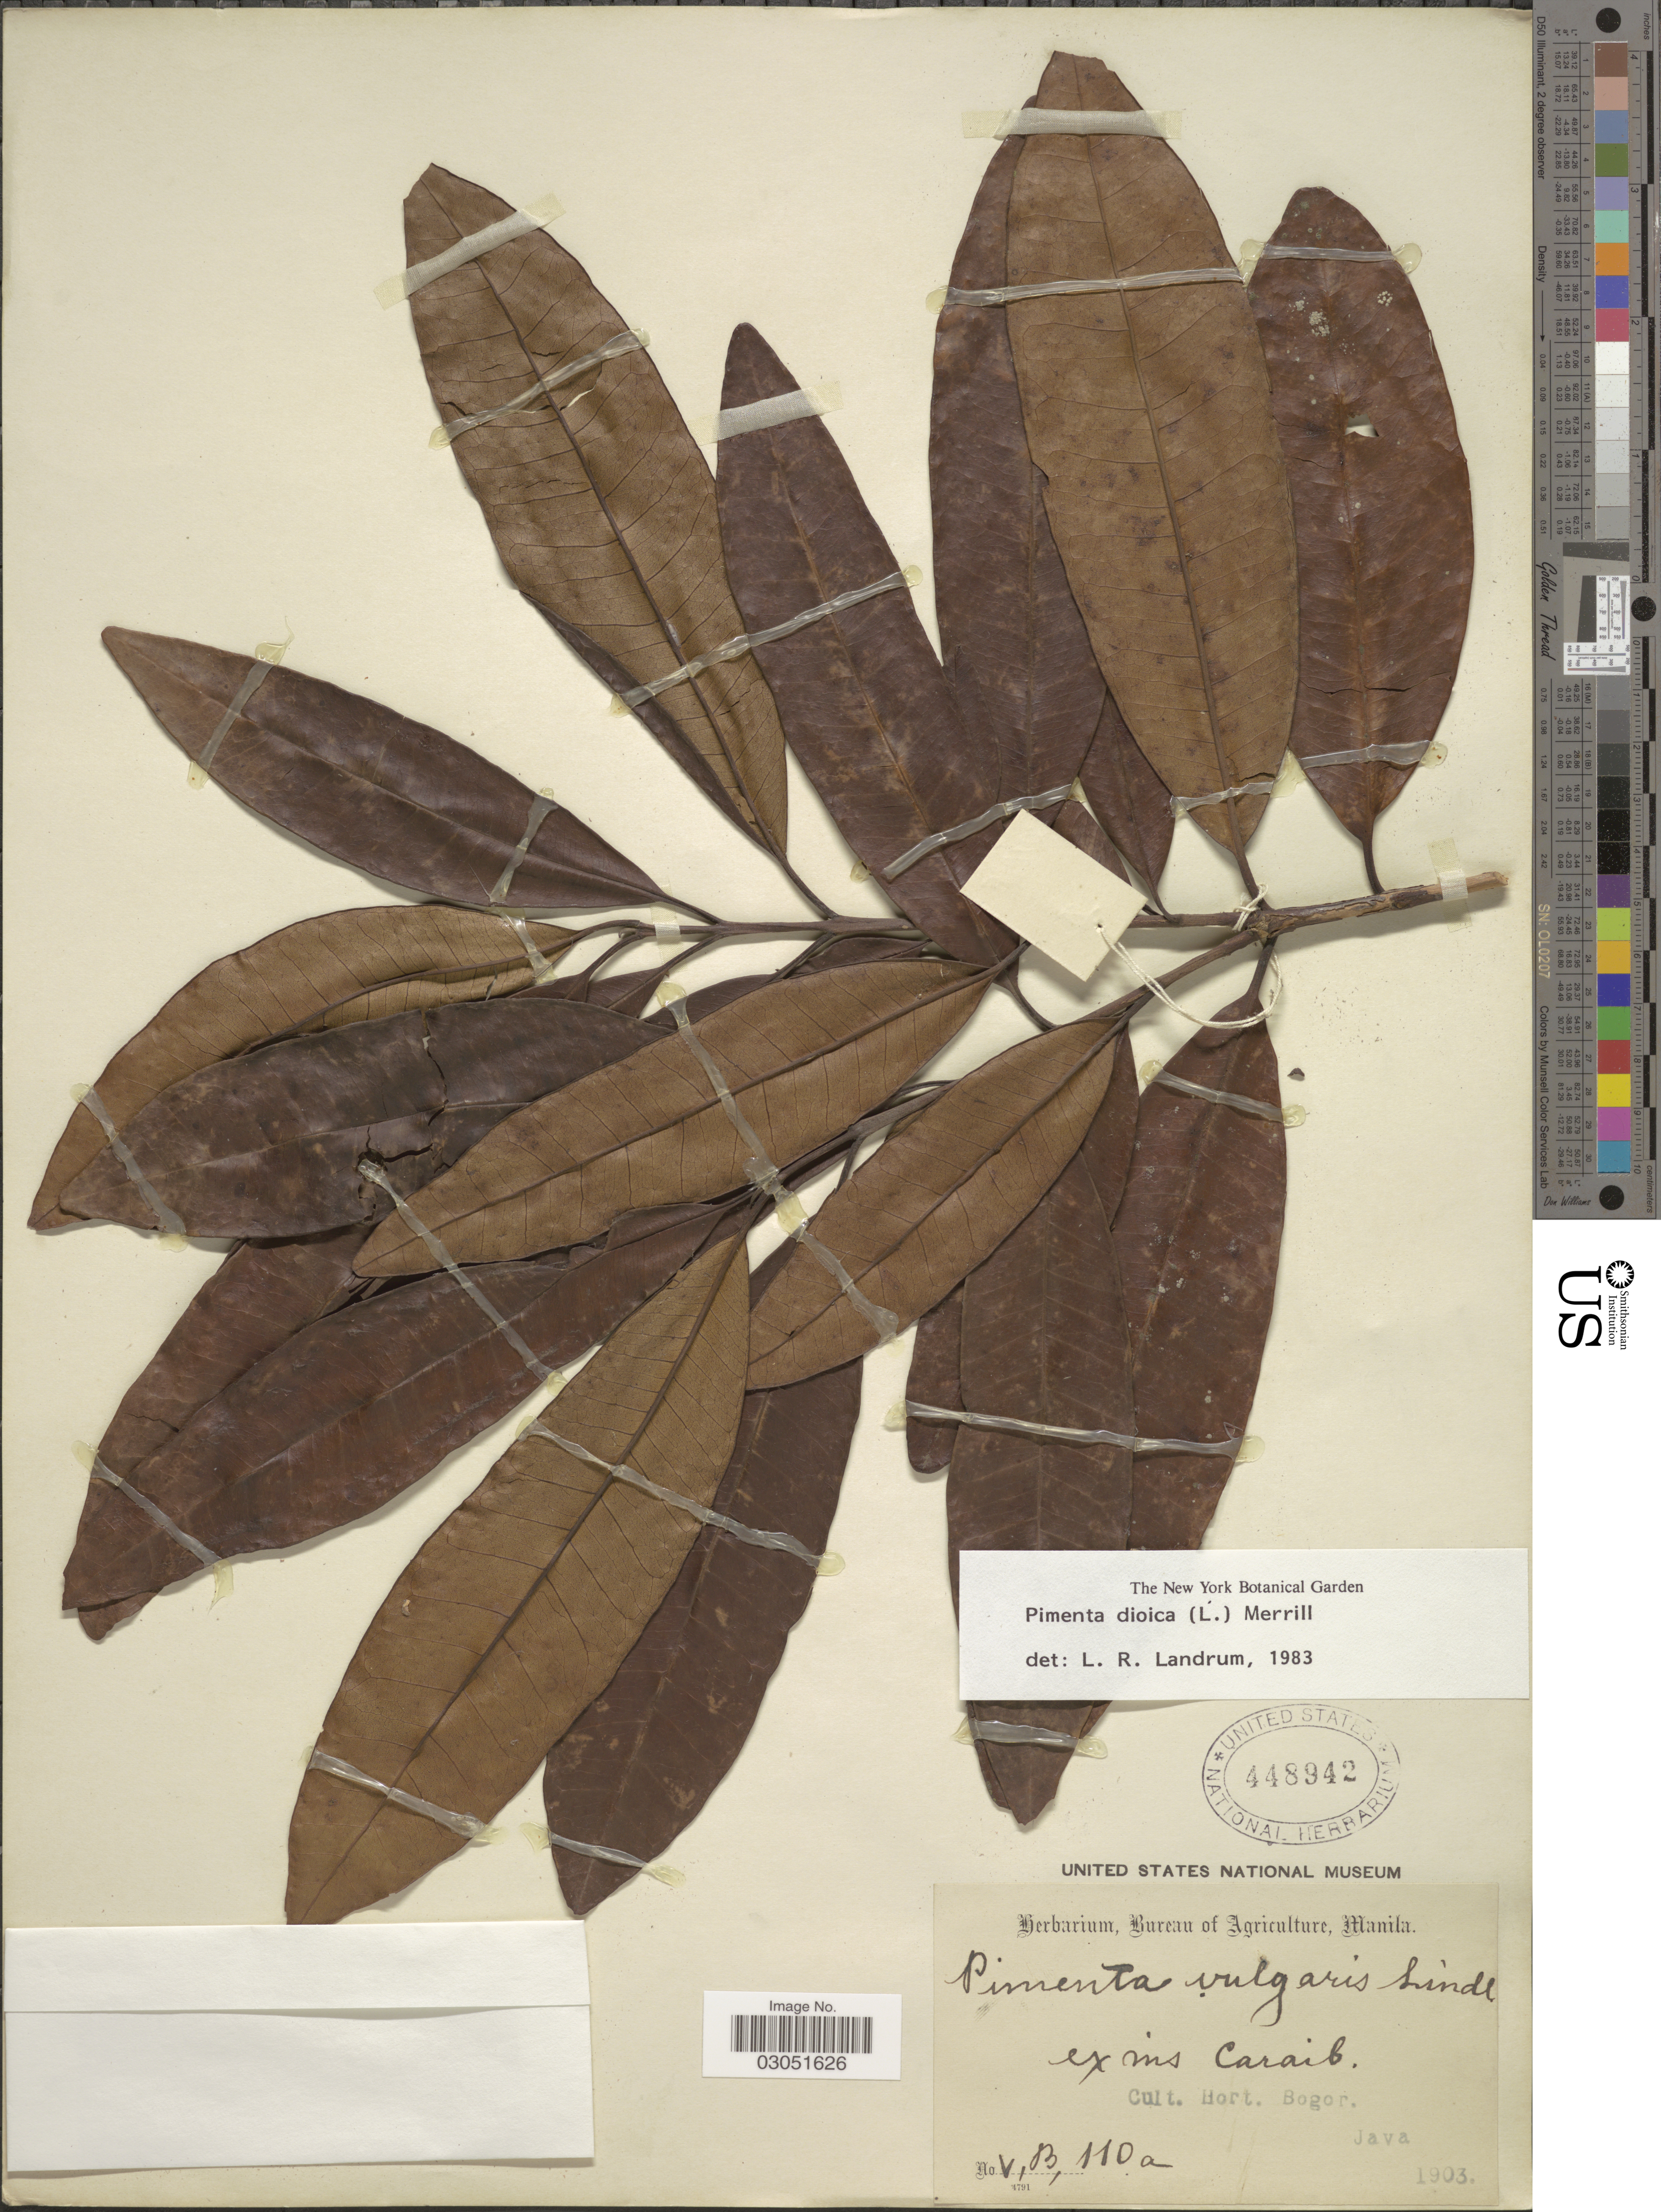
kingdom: Plantae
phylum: Tracheophyta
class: Magnoliopsida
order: Myrtales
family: Myrtaceae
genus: Pimenta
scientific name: Pimenta dioica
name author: (L.) Merr.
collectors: ex Herb. Bur. Agric. Manila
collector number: V,B,110 a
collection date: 1903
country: Indonesia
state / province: Java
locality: Cult. Hort. Bogor.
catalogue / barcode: US 448942